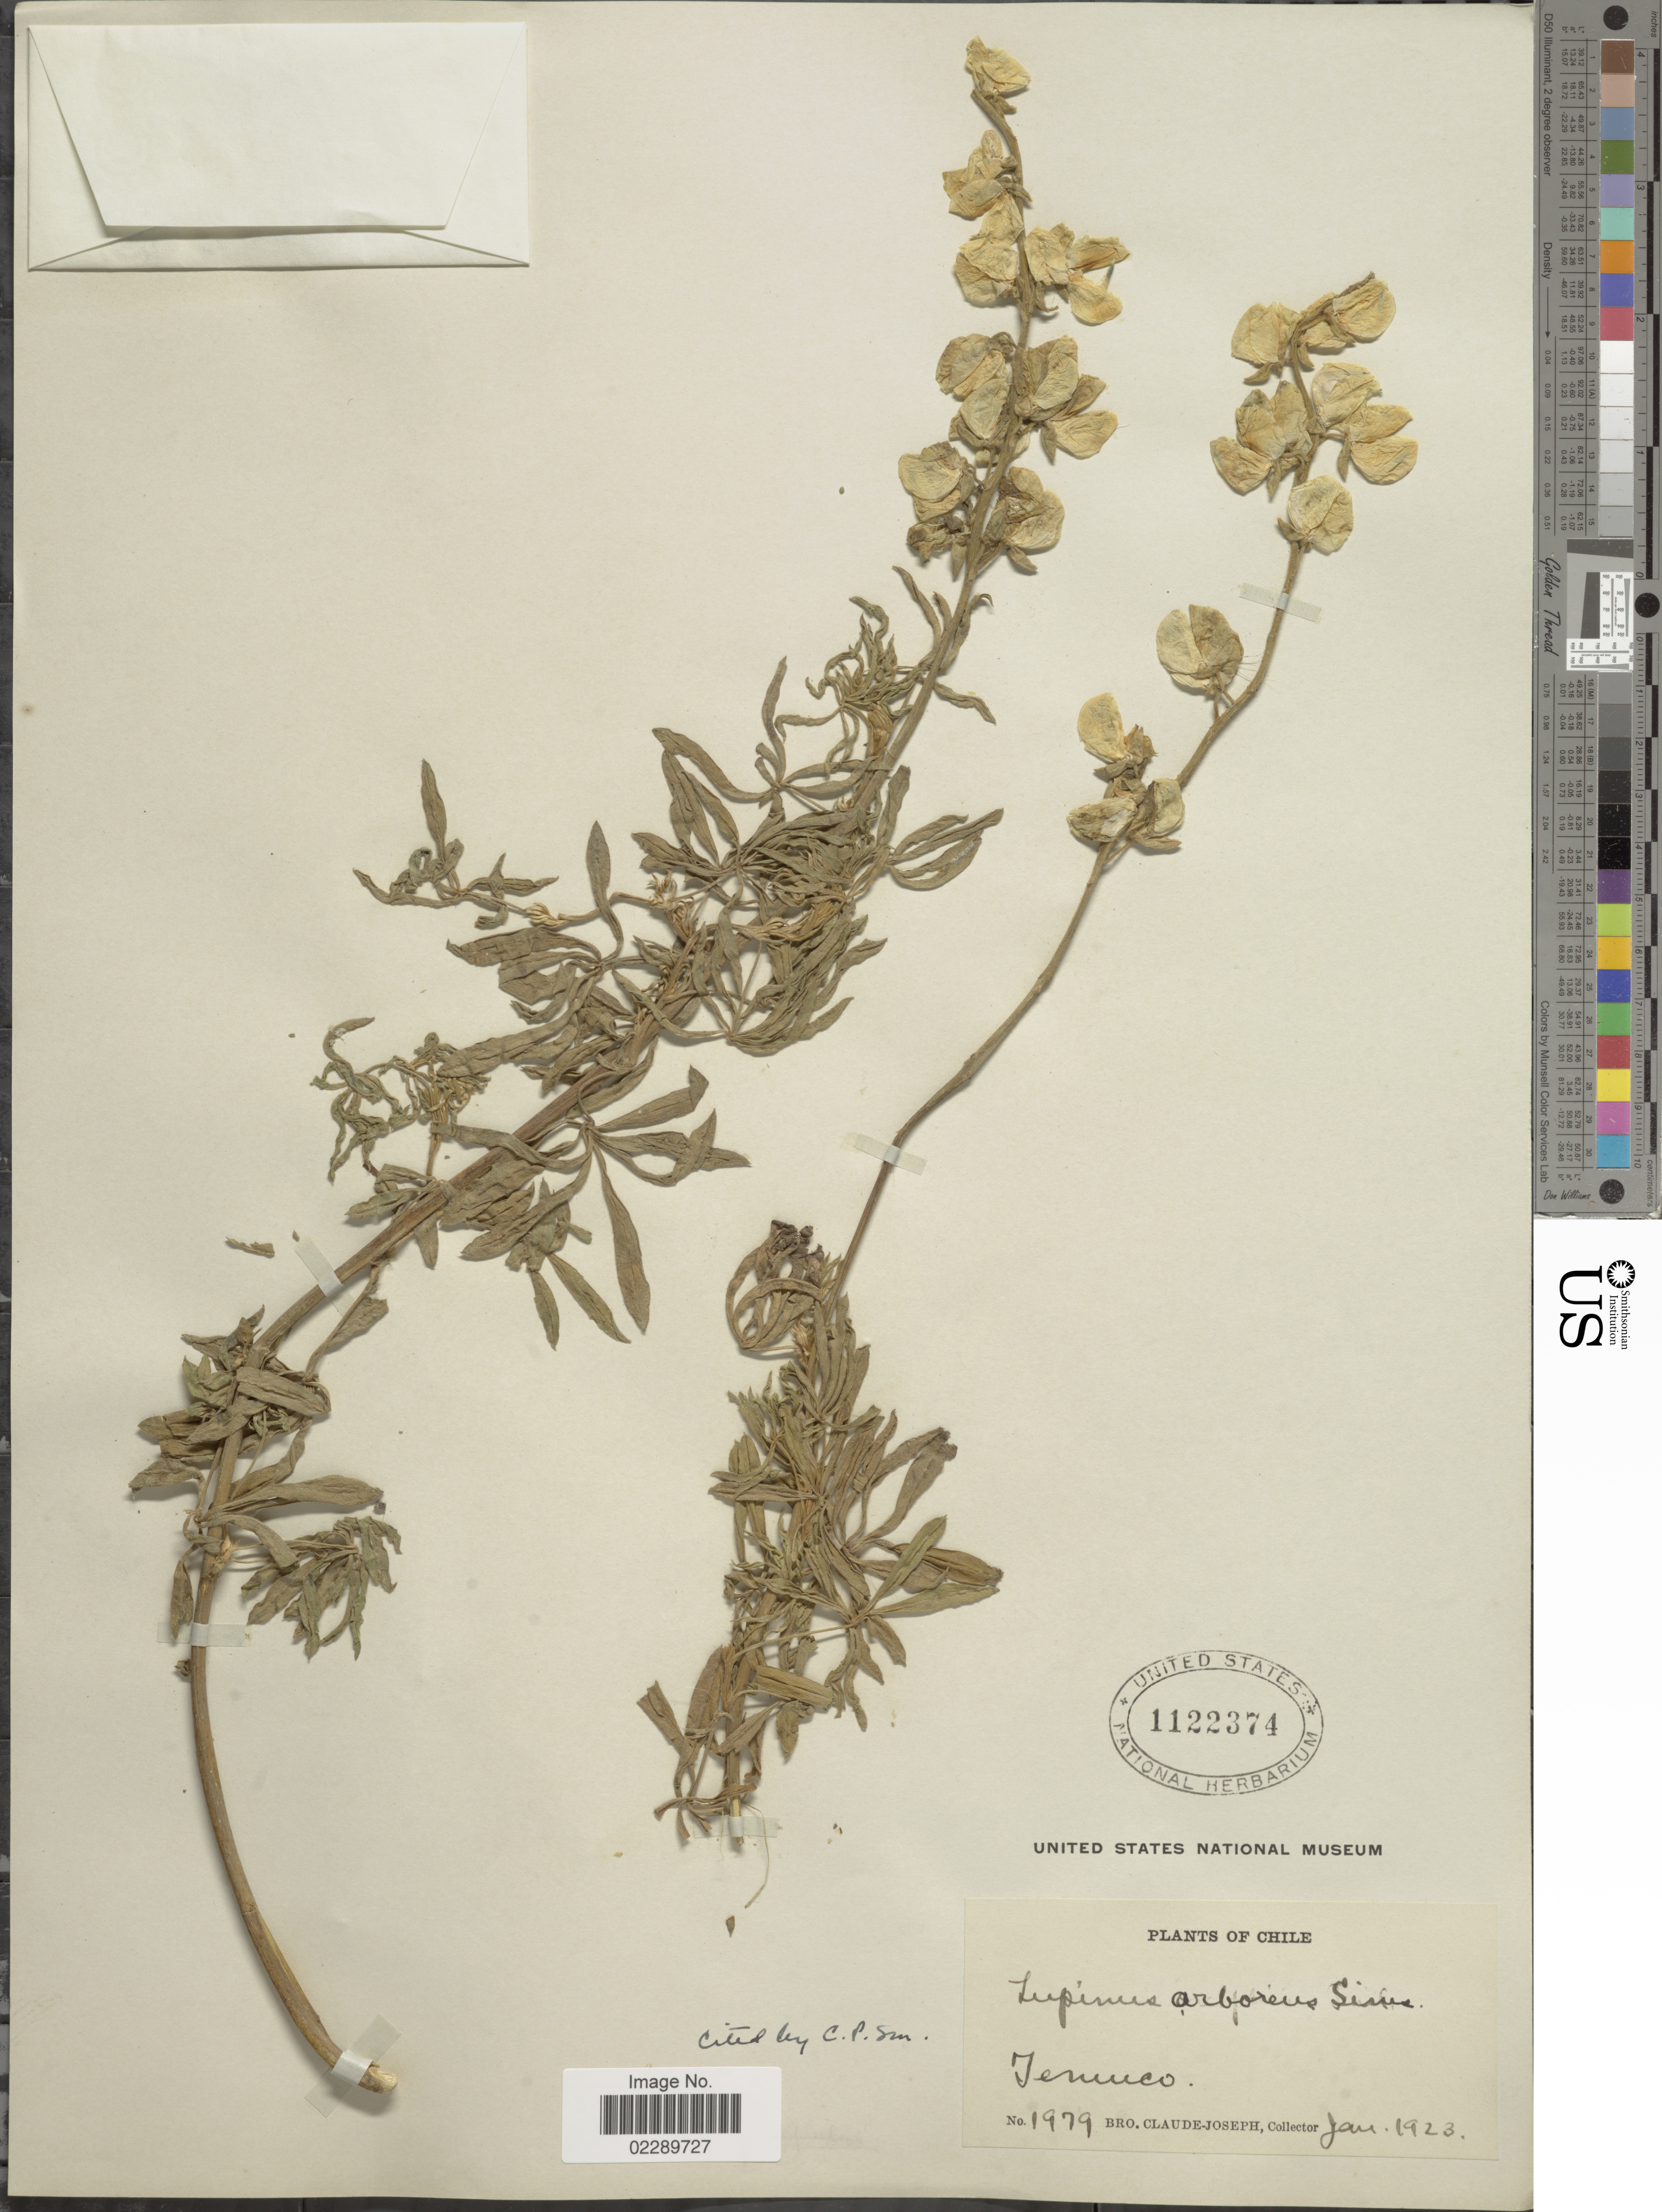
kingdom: Plantae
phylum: Tracheophyta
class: Magnoliopsida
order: Fabales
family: Fabaceae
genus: Lupinus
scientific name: Lupinus arboreus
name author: Sims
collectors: Bro. Claude-Joseph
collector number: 1979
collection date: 1923-01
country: Chile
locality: Temuco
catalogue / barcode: US 1122374